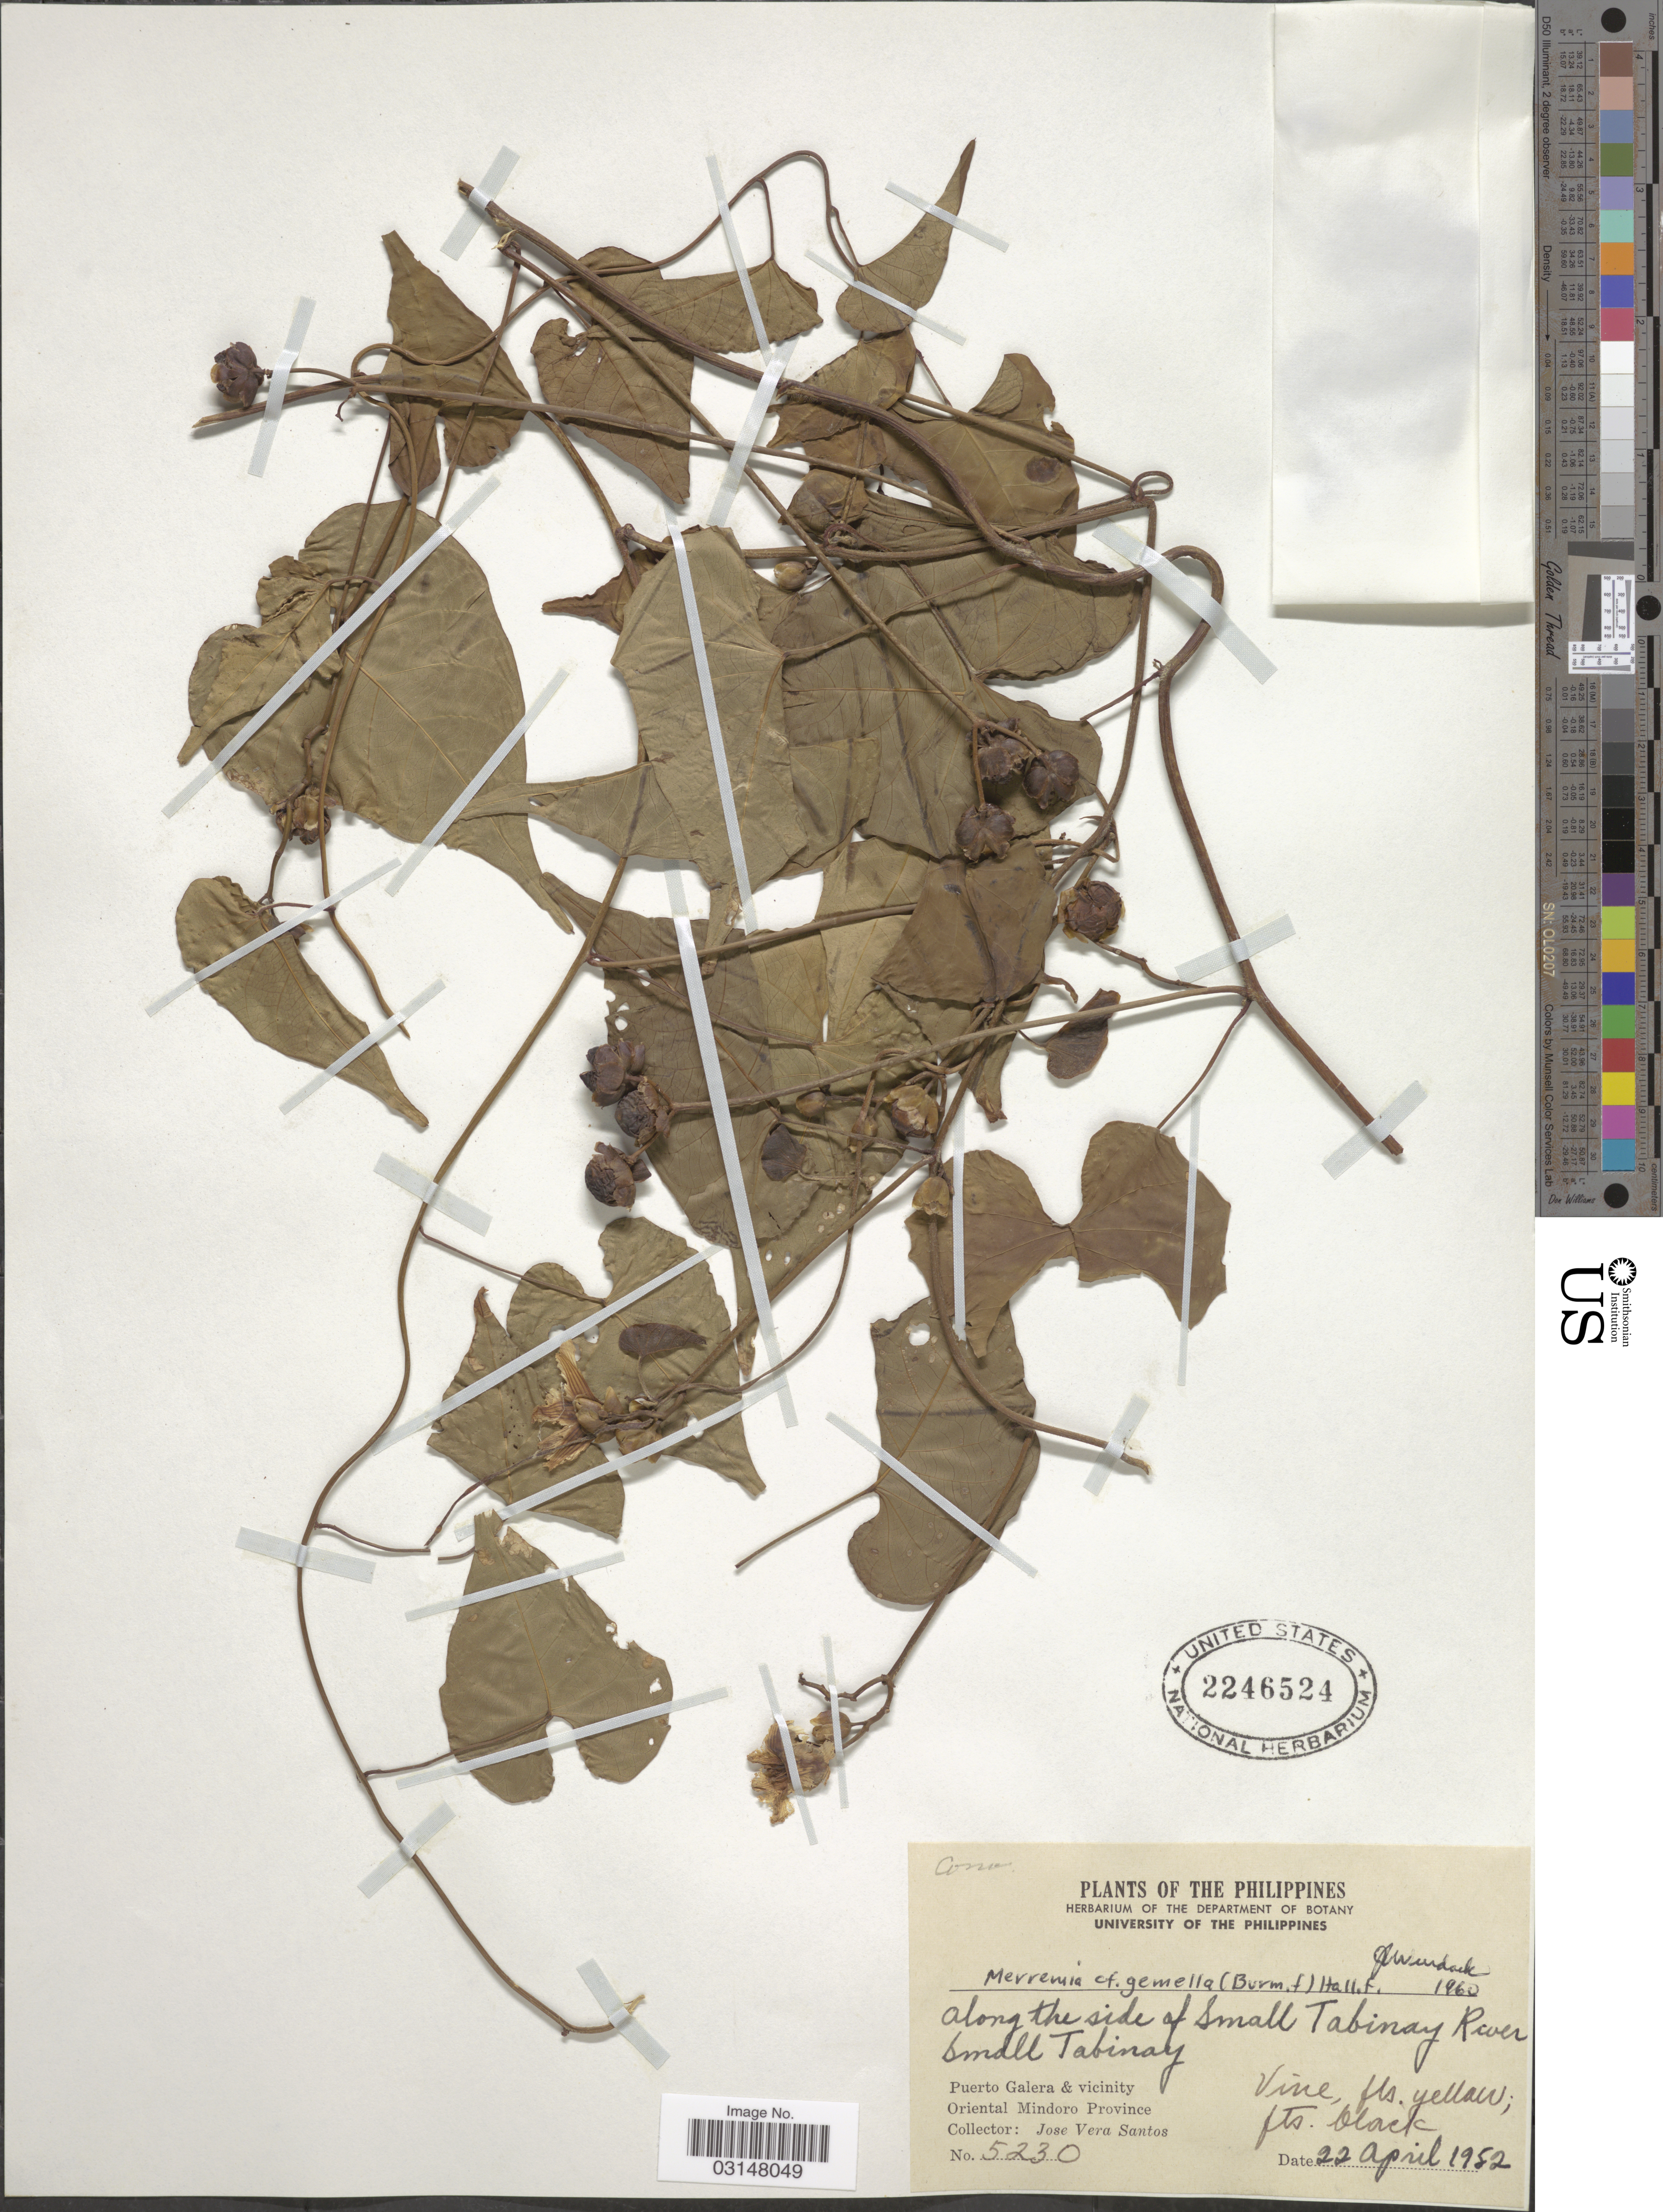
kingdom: Plantae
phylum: Tracheophyta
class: Magnoliopsida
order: Solanales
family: Convolvulaceae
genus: Merremia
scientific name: Merremia gemella var. gemella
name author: (Burm. f.) Hallier f.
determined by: Strong, Mark T., (BOT), Smithsonian Institution - National Museum of Natural History (UNITED STATES)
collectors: J. Santos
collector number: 5230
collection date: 1952-04-22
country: Philippines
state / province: Mimaropa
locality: Along the side of small Tabinay River. Small Tabinay. Puerto Galera & vicinity. Oriental Mindoro Province.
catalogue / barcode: US 2246524